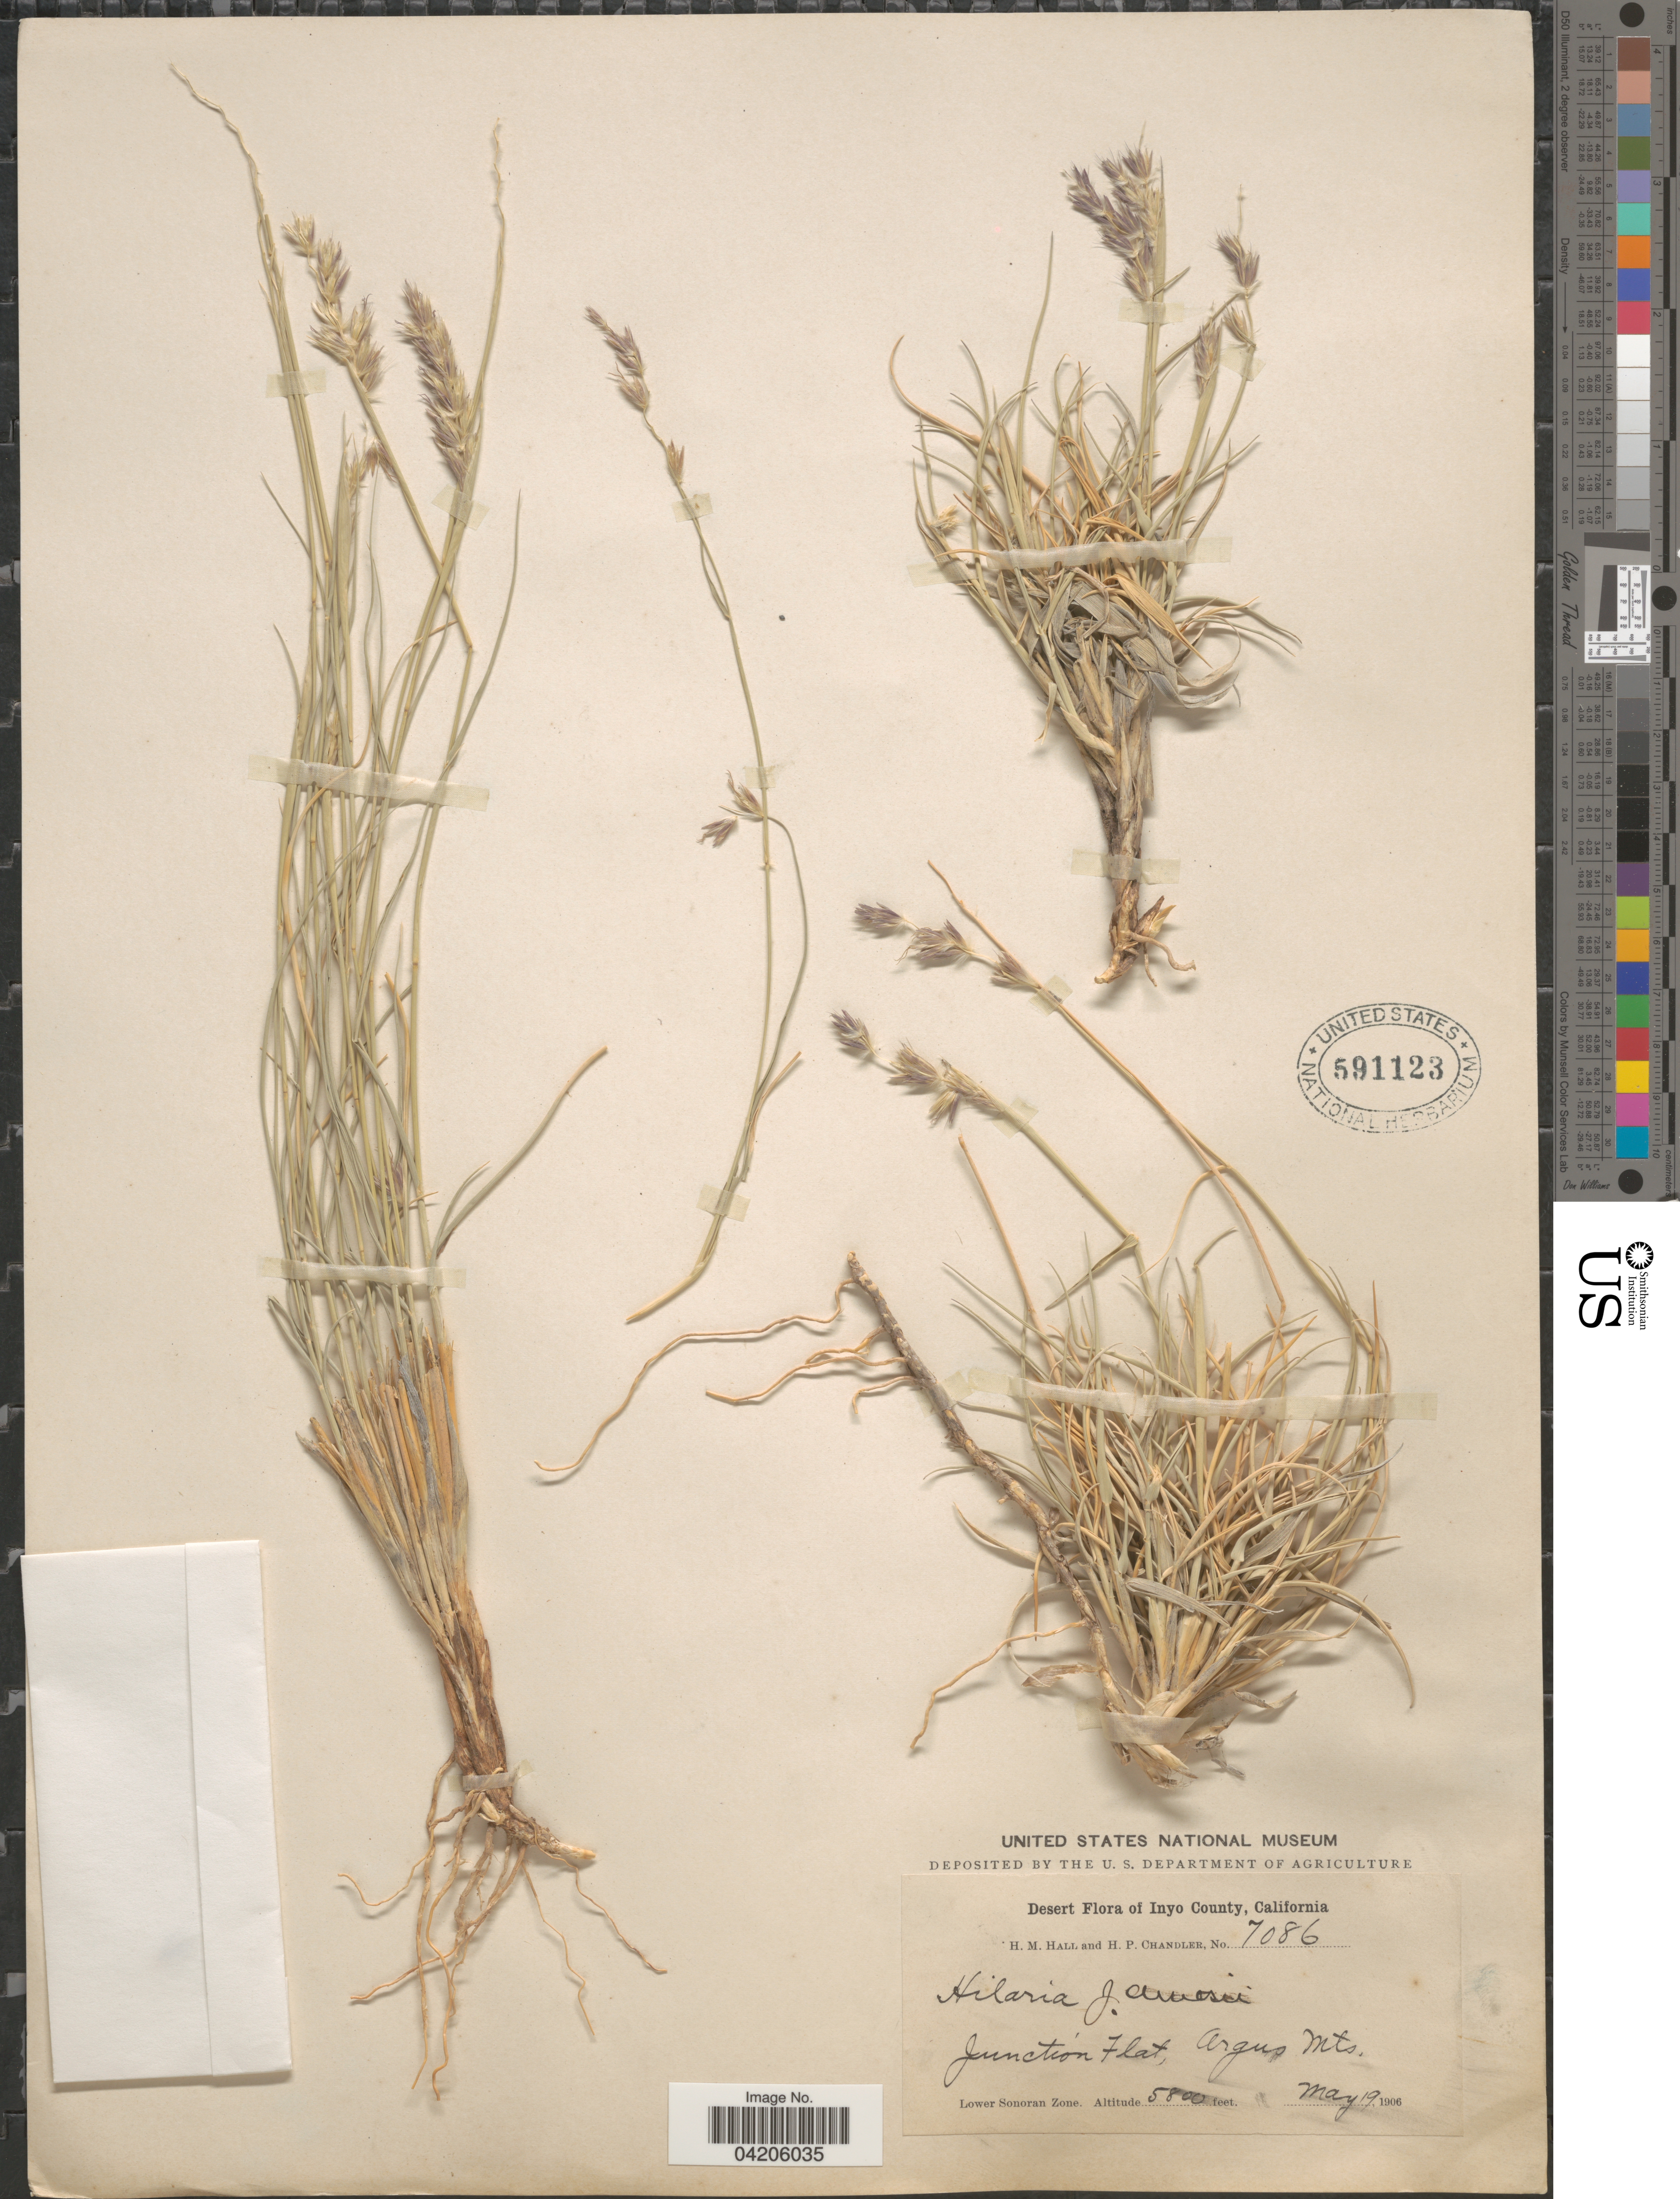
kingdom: Plantae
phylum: Tracheophyta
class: Liliopsida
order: Poales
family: Poaceae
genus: Hilaria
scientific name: Hilaria jamesii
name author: (Torr.) Benth.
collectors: H. M. Hall & H. Chandler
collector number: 7086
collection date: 1906-05-19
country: United States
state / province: California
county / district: Inyo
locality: Inyo County. Junction Flat, Argus Mts. Lower Sonoran Zone.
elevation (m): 1768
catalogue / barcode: US 591123